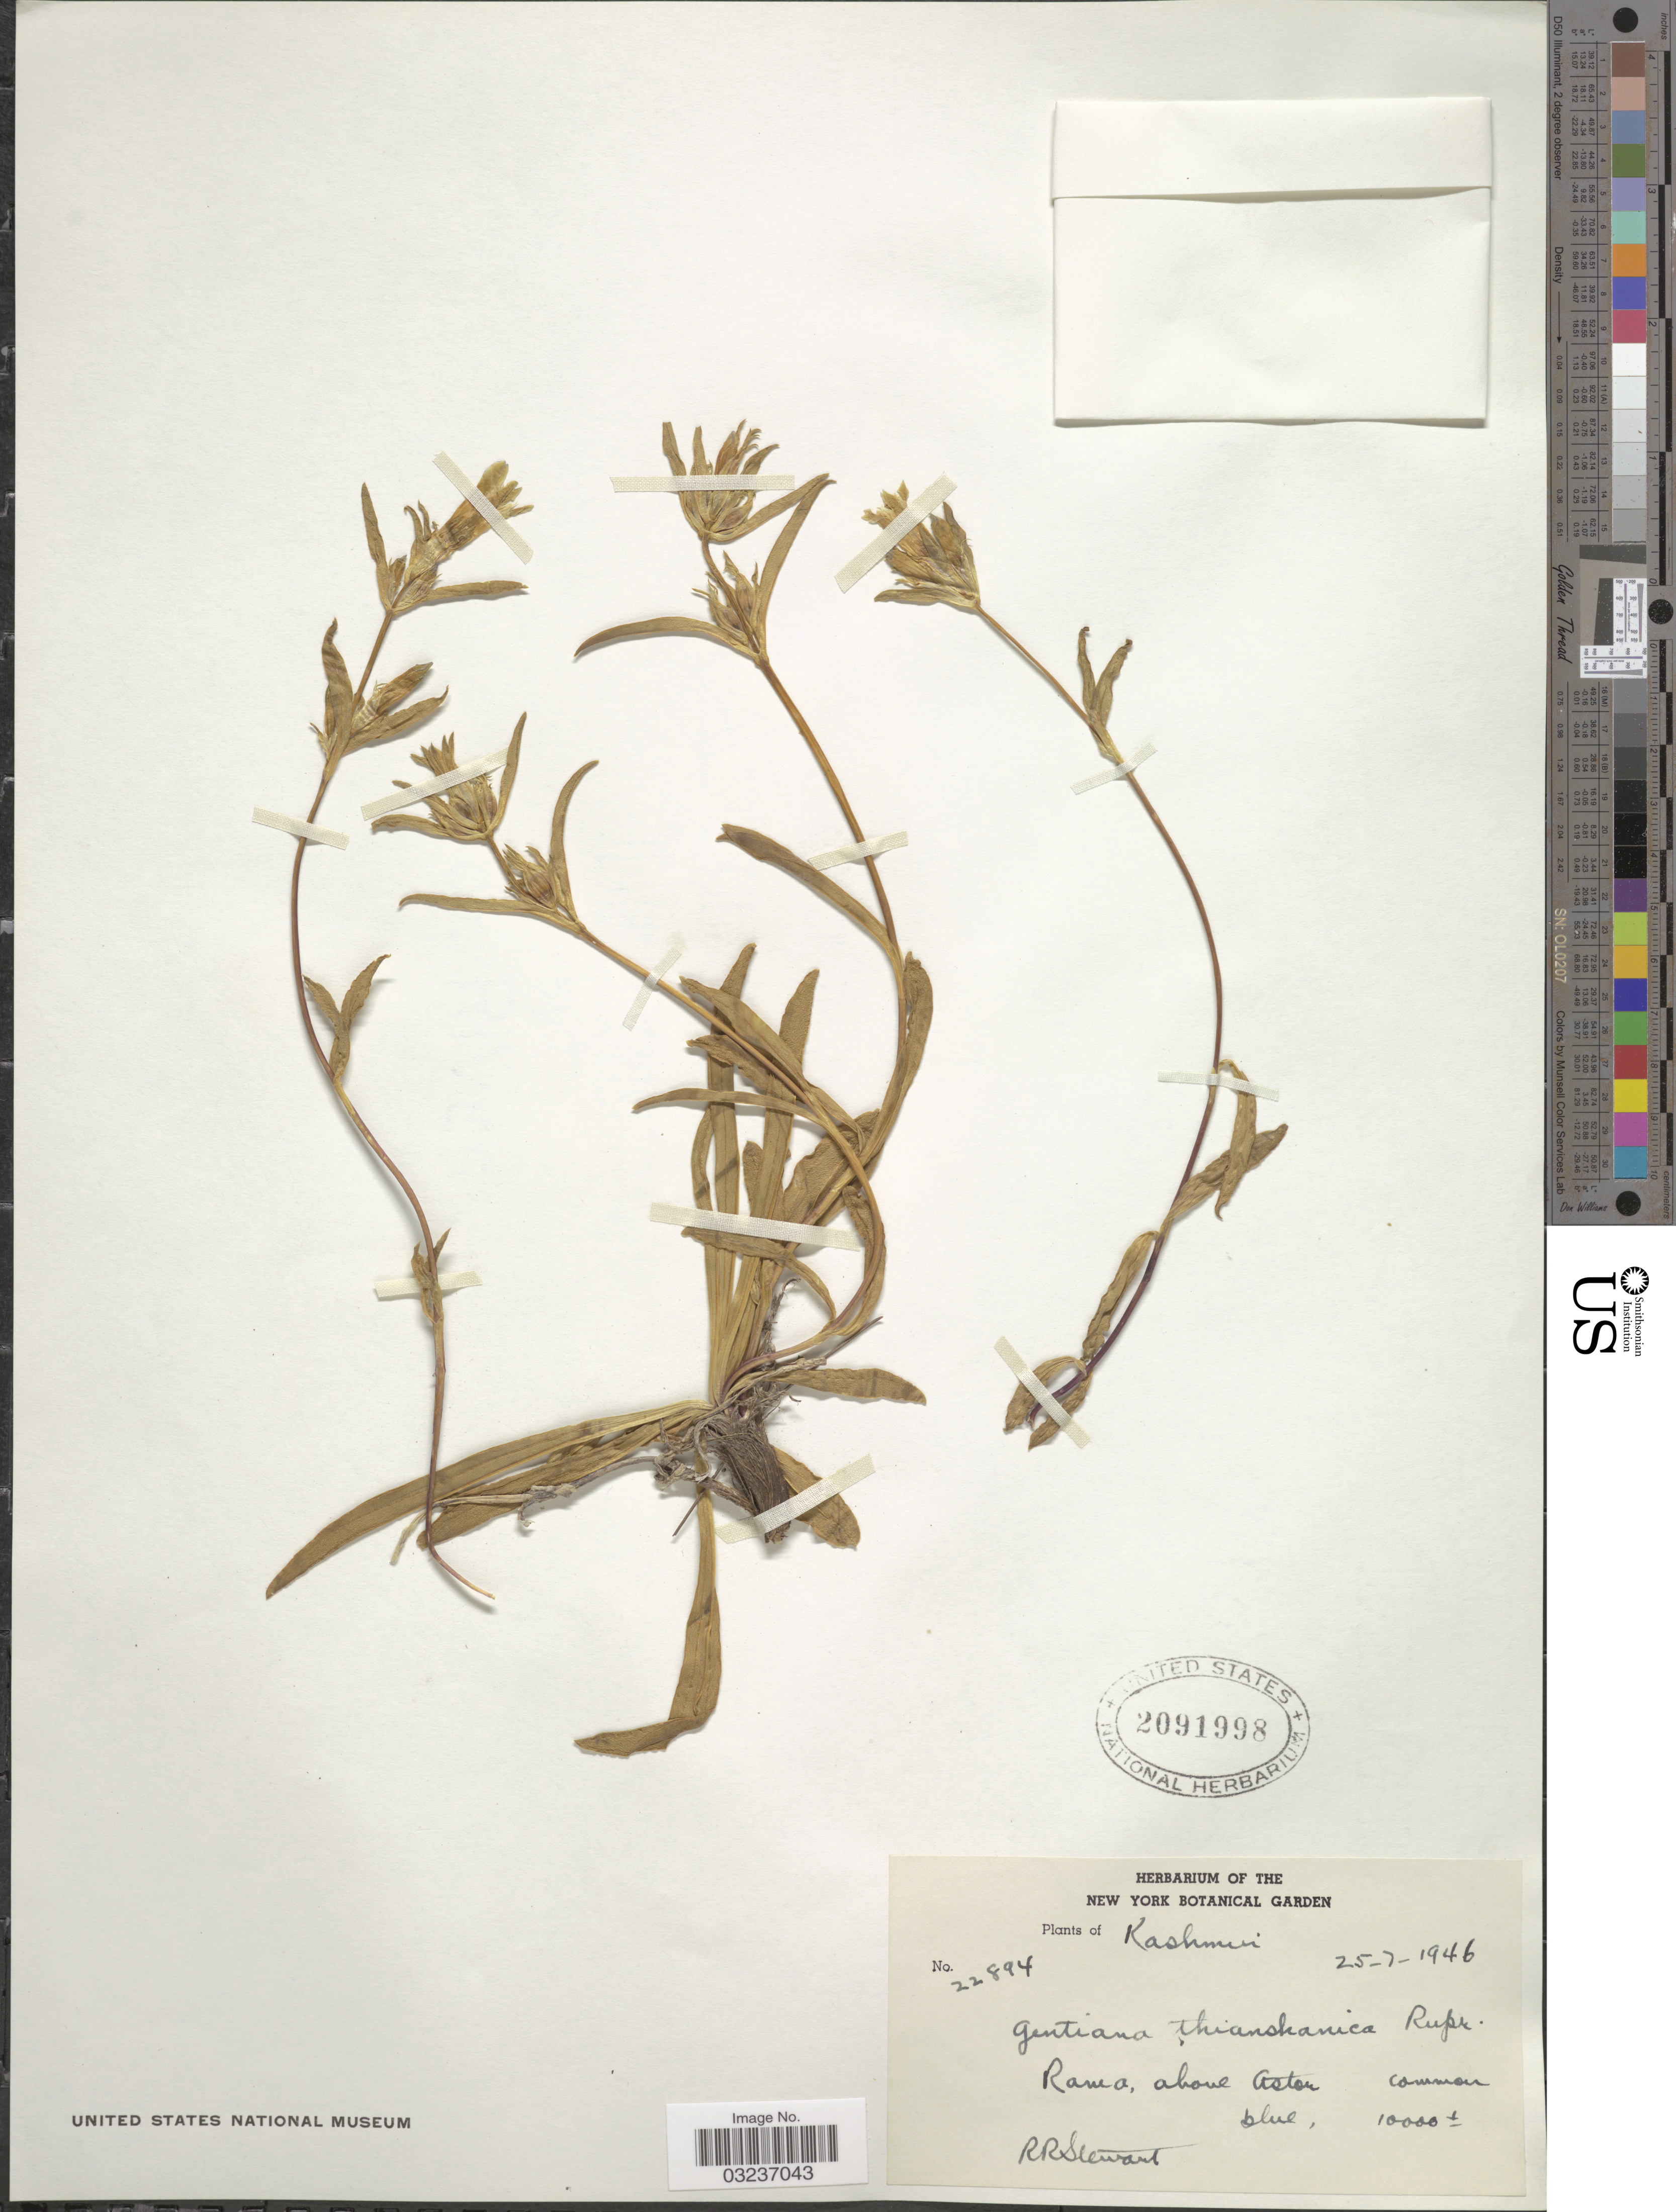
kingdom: Plantae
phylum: Tracheophyta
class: Magnoliopsida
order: Gentianales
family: Gentianaceae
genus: Gentiana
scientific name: Gentiana tianschanica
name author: Rupr.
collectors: R. Stewart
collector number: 22894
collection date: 1946-07-25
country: India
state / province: Jammu and Kashmir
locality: Kashmir, Rama, above Astor.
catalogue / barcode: US 2091998